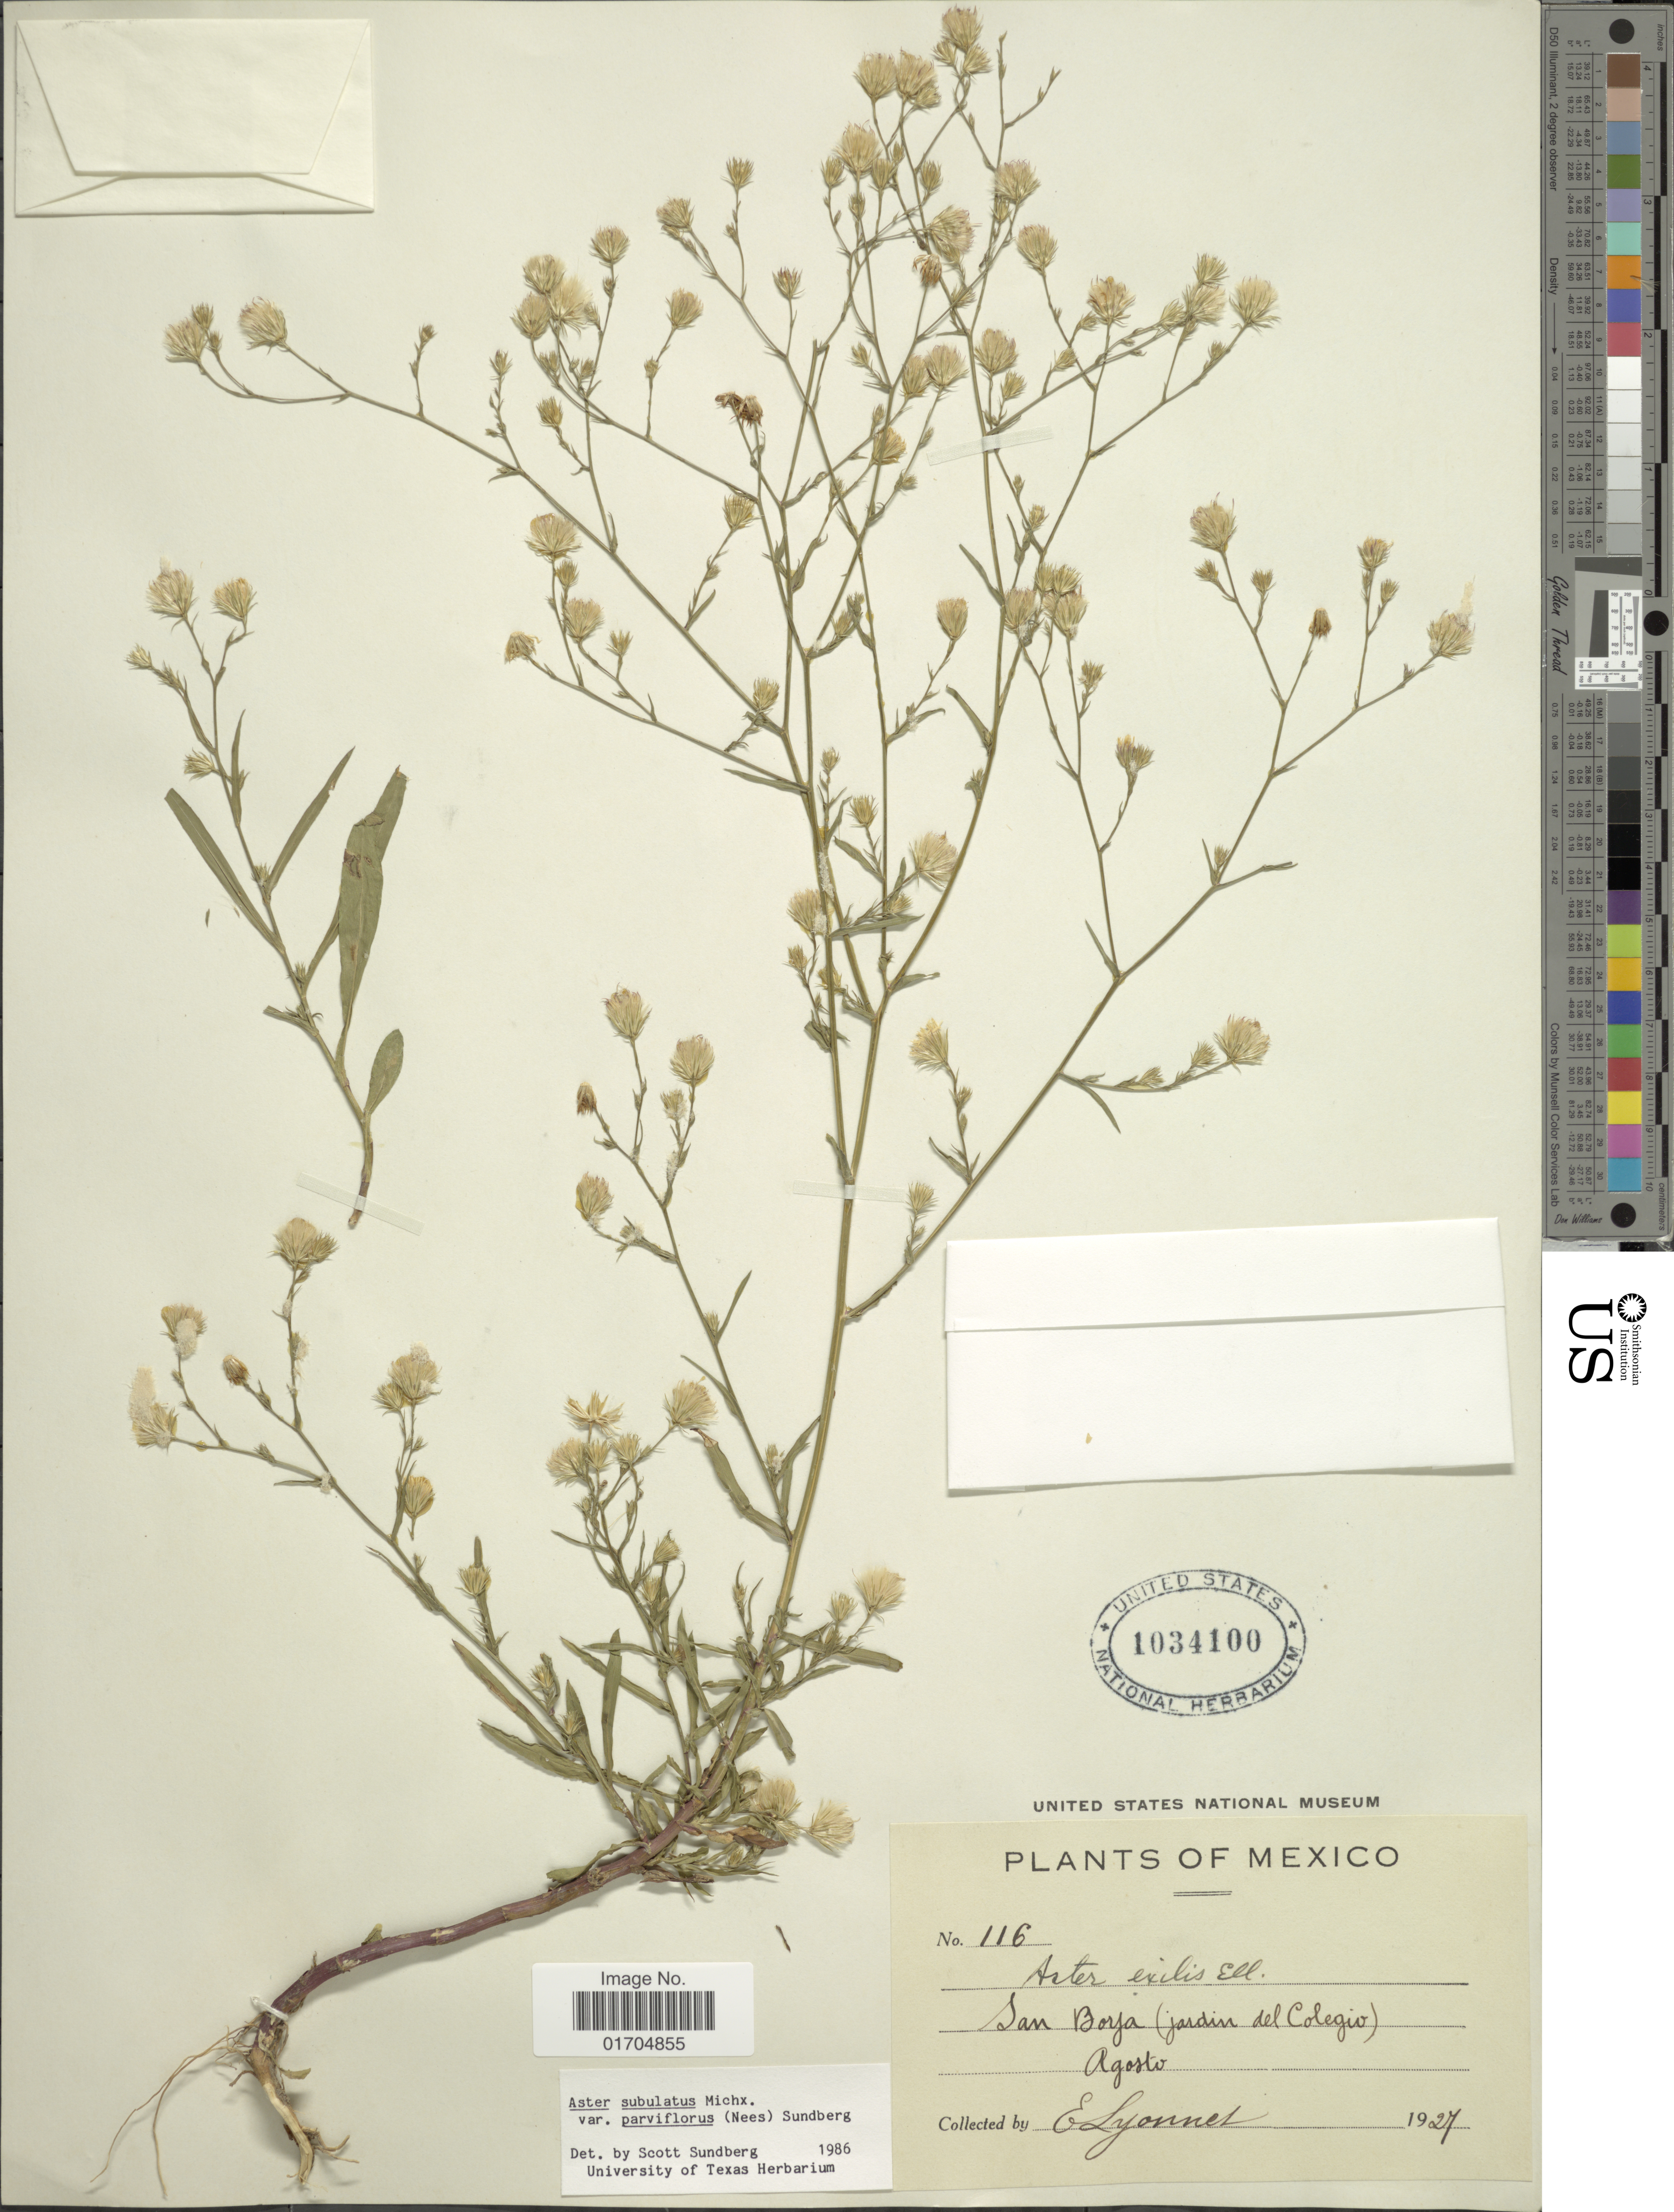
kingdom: Plantae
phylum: Tracheophyta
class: Magnoliopsida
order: Asterales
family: Asteraceae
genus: Symphyotrichum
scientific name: Symphyotrichum subulatum var. parviflorum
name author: (Nees) S.D. Sundb.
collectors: E. Lyonnet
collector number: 116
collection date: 1927-08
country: Mexico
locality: San Borja (jardin del Colegio)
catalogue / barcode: US 1034100